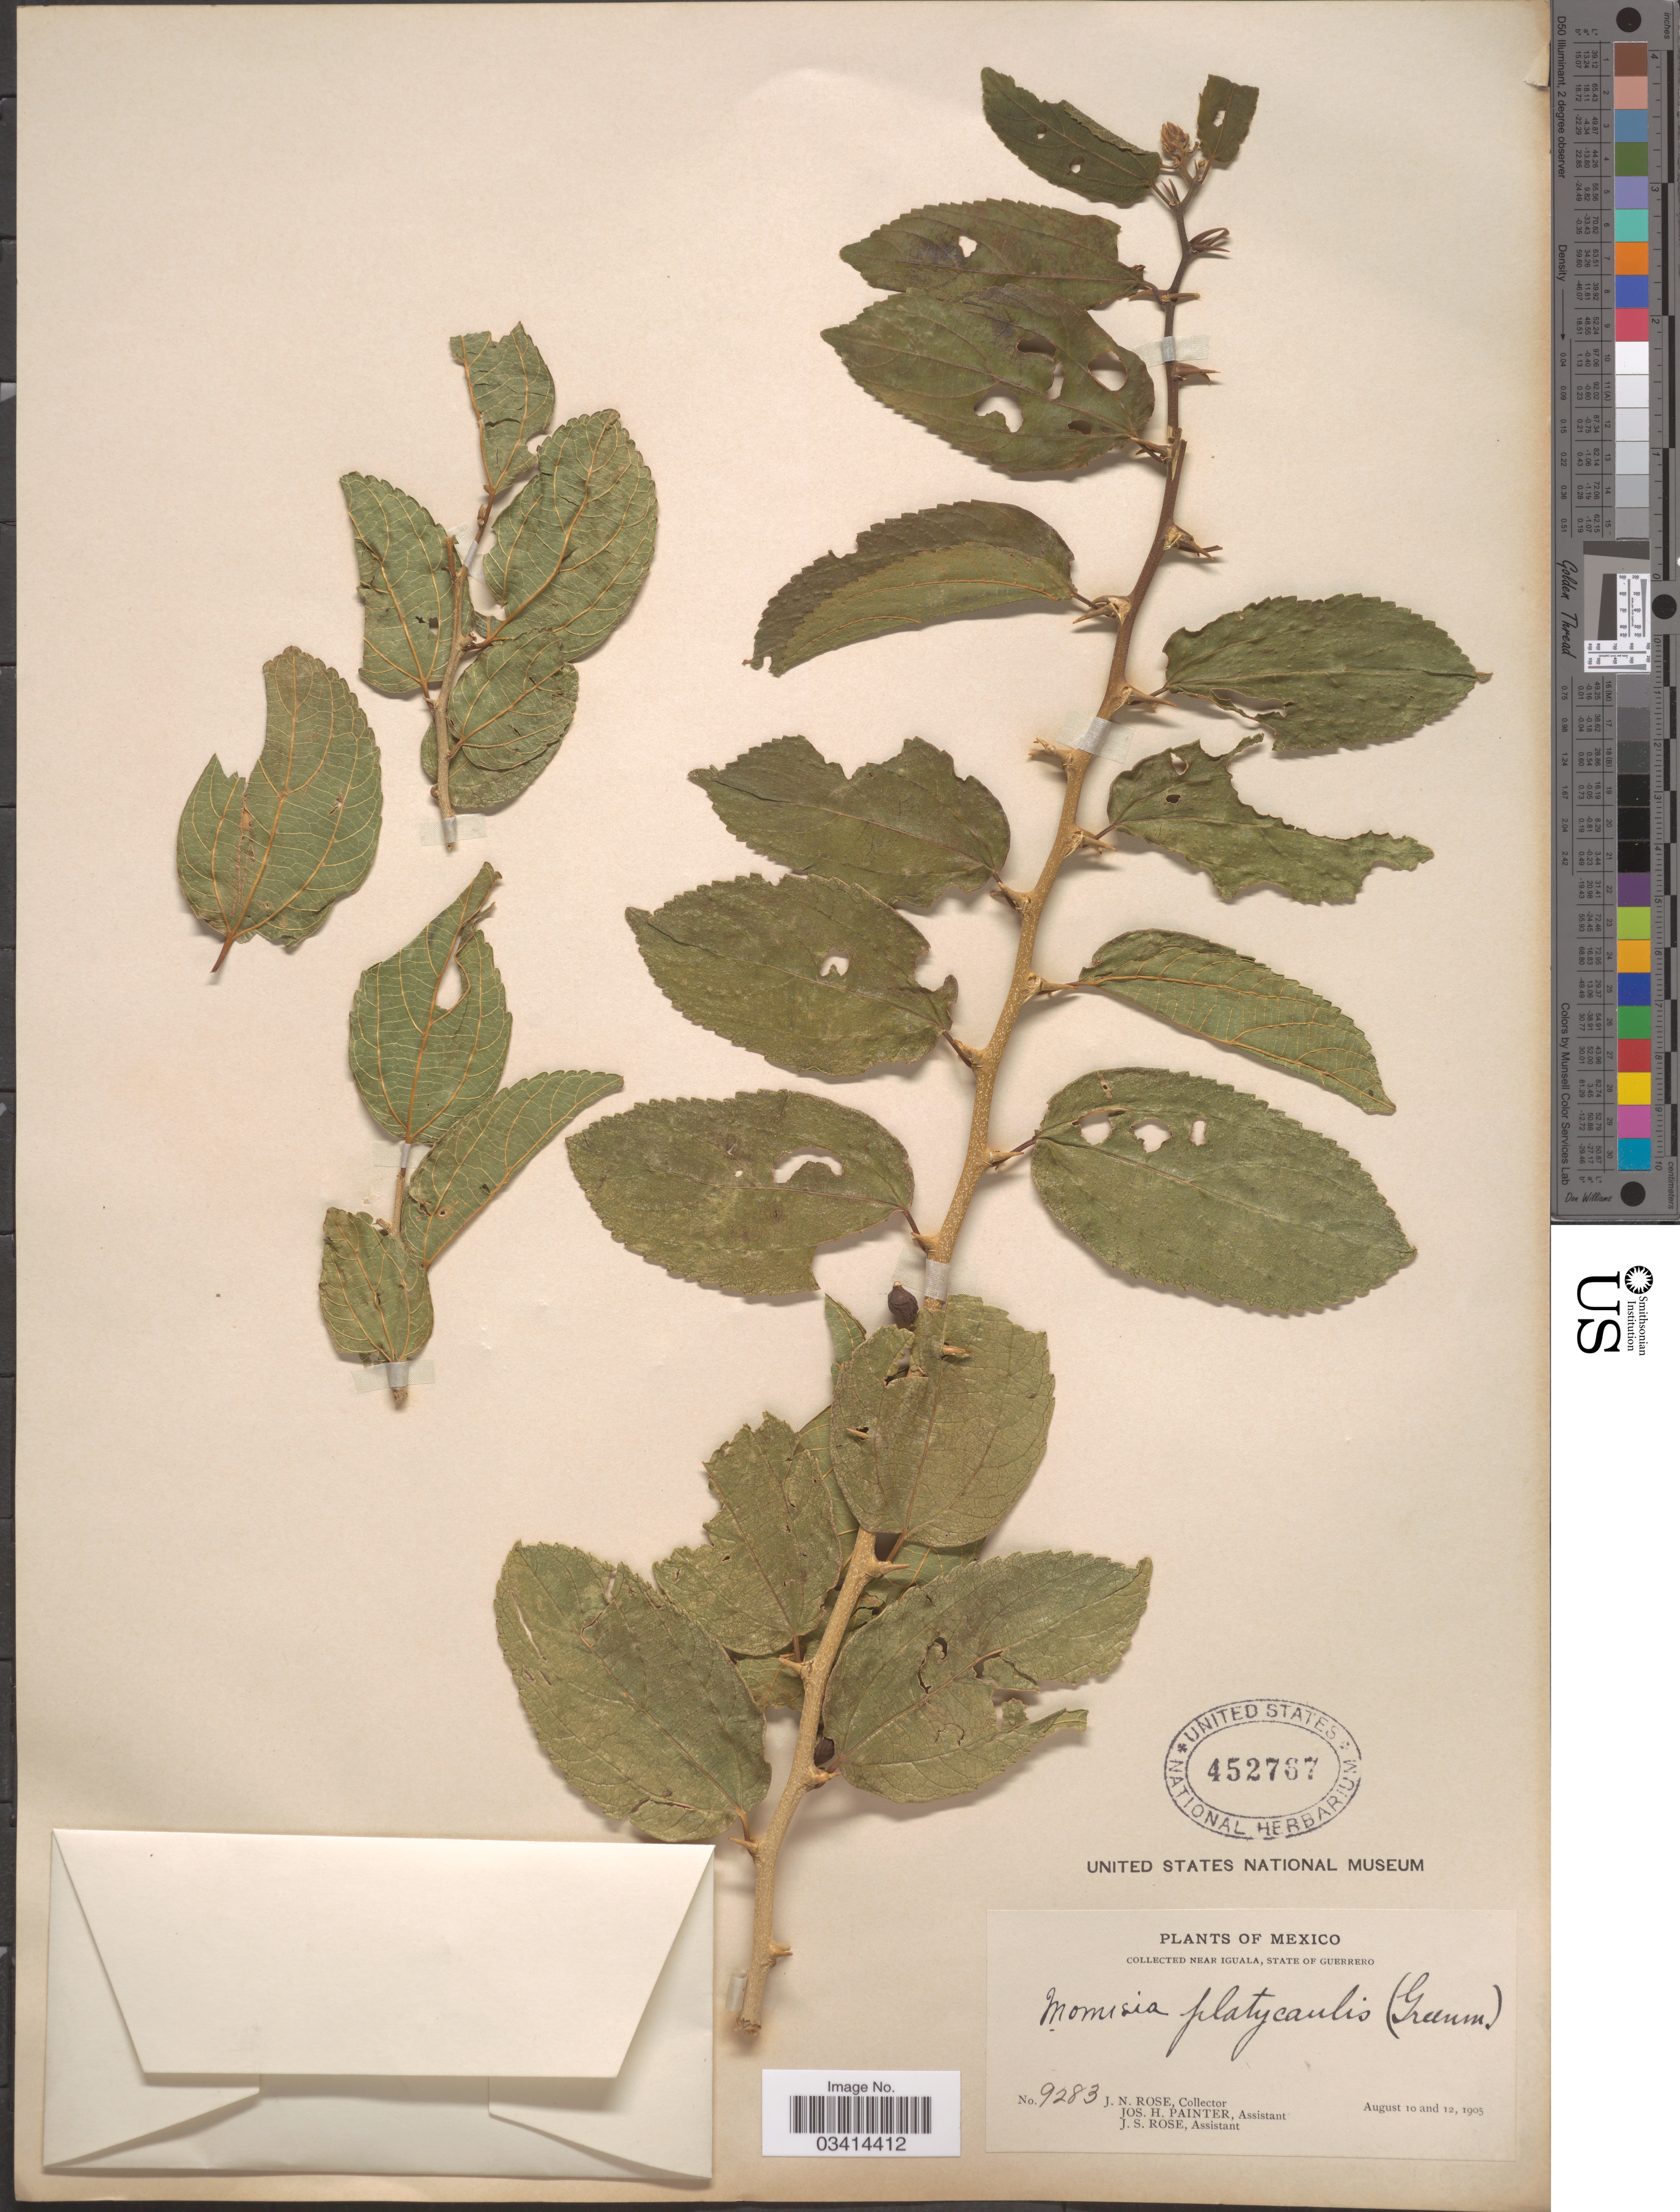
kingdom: Plantae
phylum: Tracheophyta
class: Magnoliopsida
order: Rosales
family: Cannabaceae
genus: Celtis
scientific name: Celtis iguanaea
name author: (Jacq.) Sarg.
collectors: J. N. Rose, J. H. Painter & J. S. Rose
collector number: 9283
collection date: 1905-08-10/1905-08-12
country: Mexico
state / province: Guerrero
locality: Near Iguala.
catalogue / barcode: US 452767